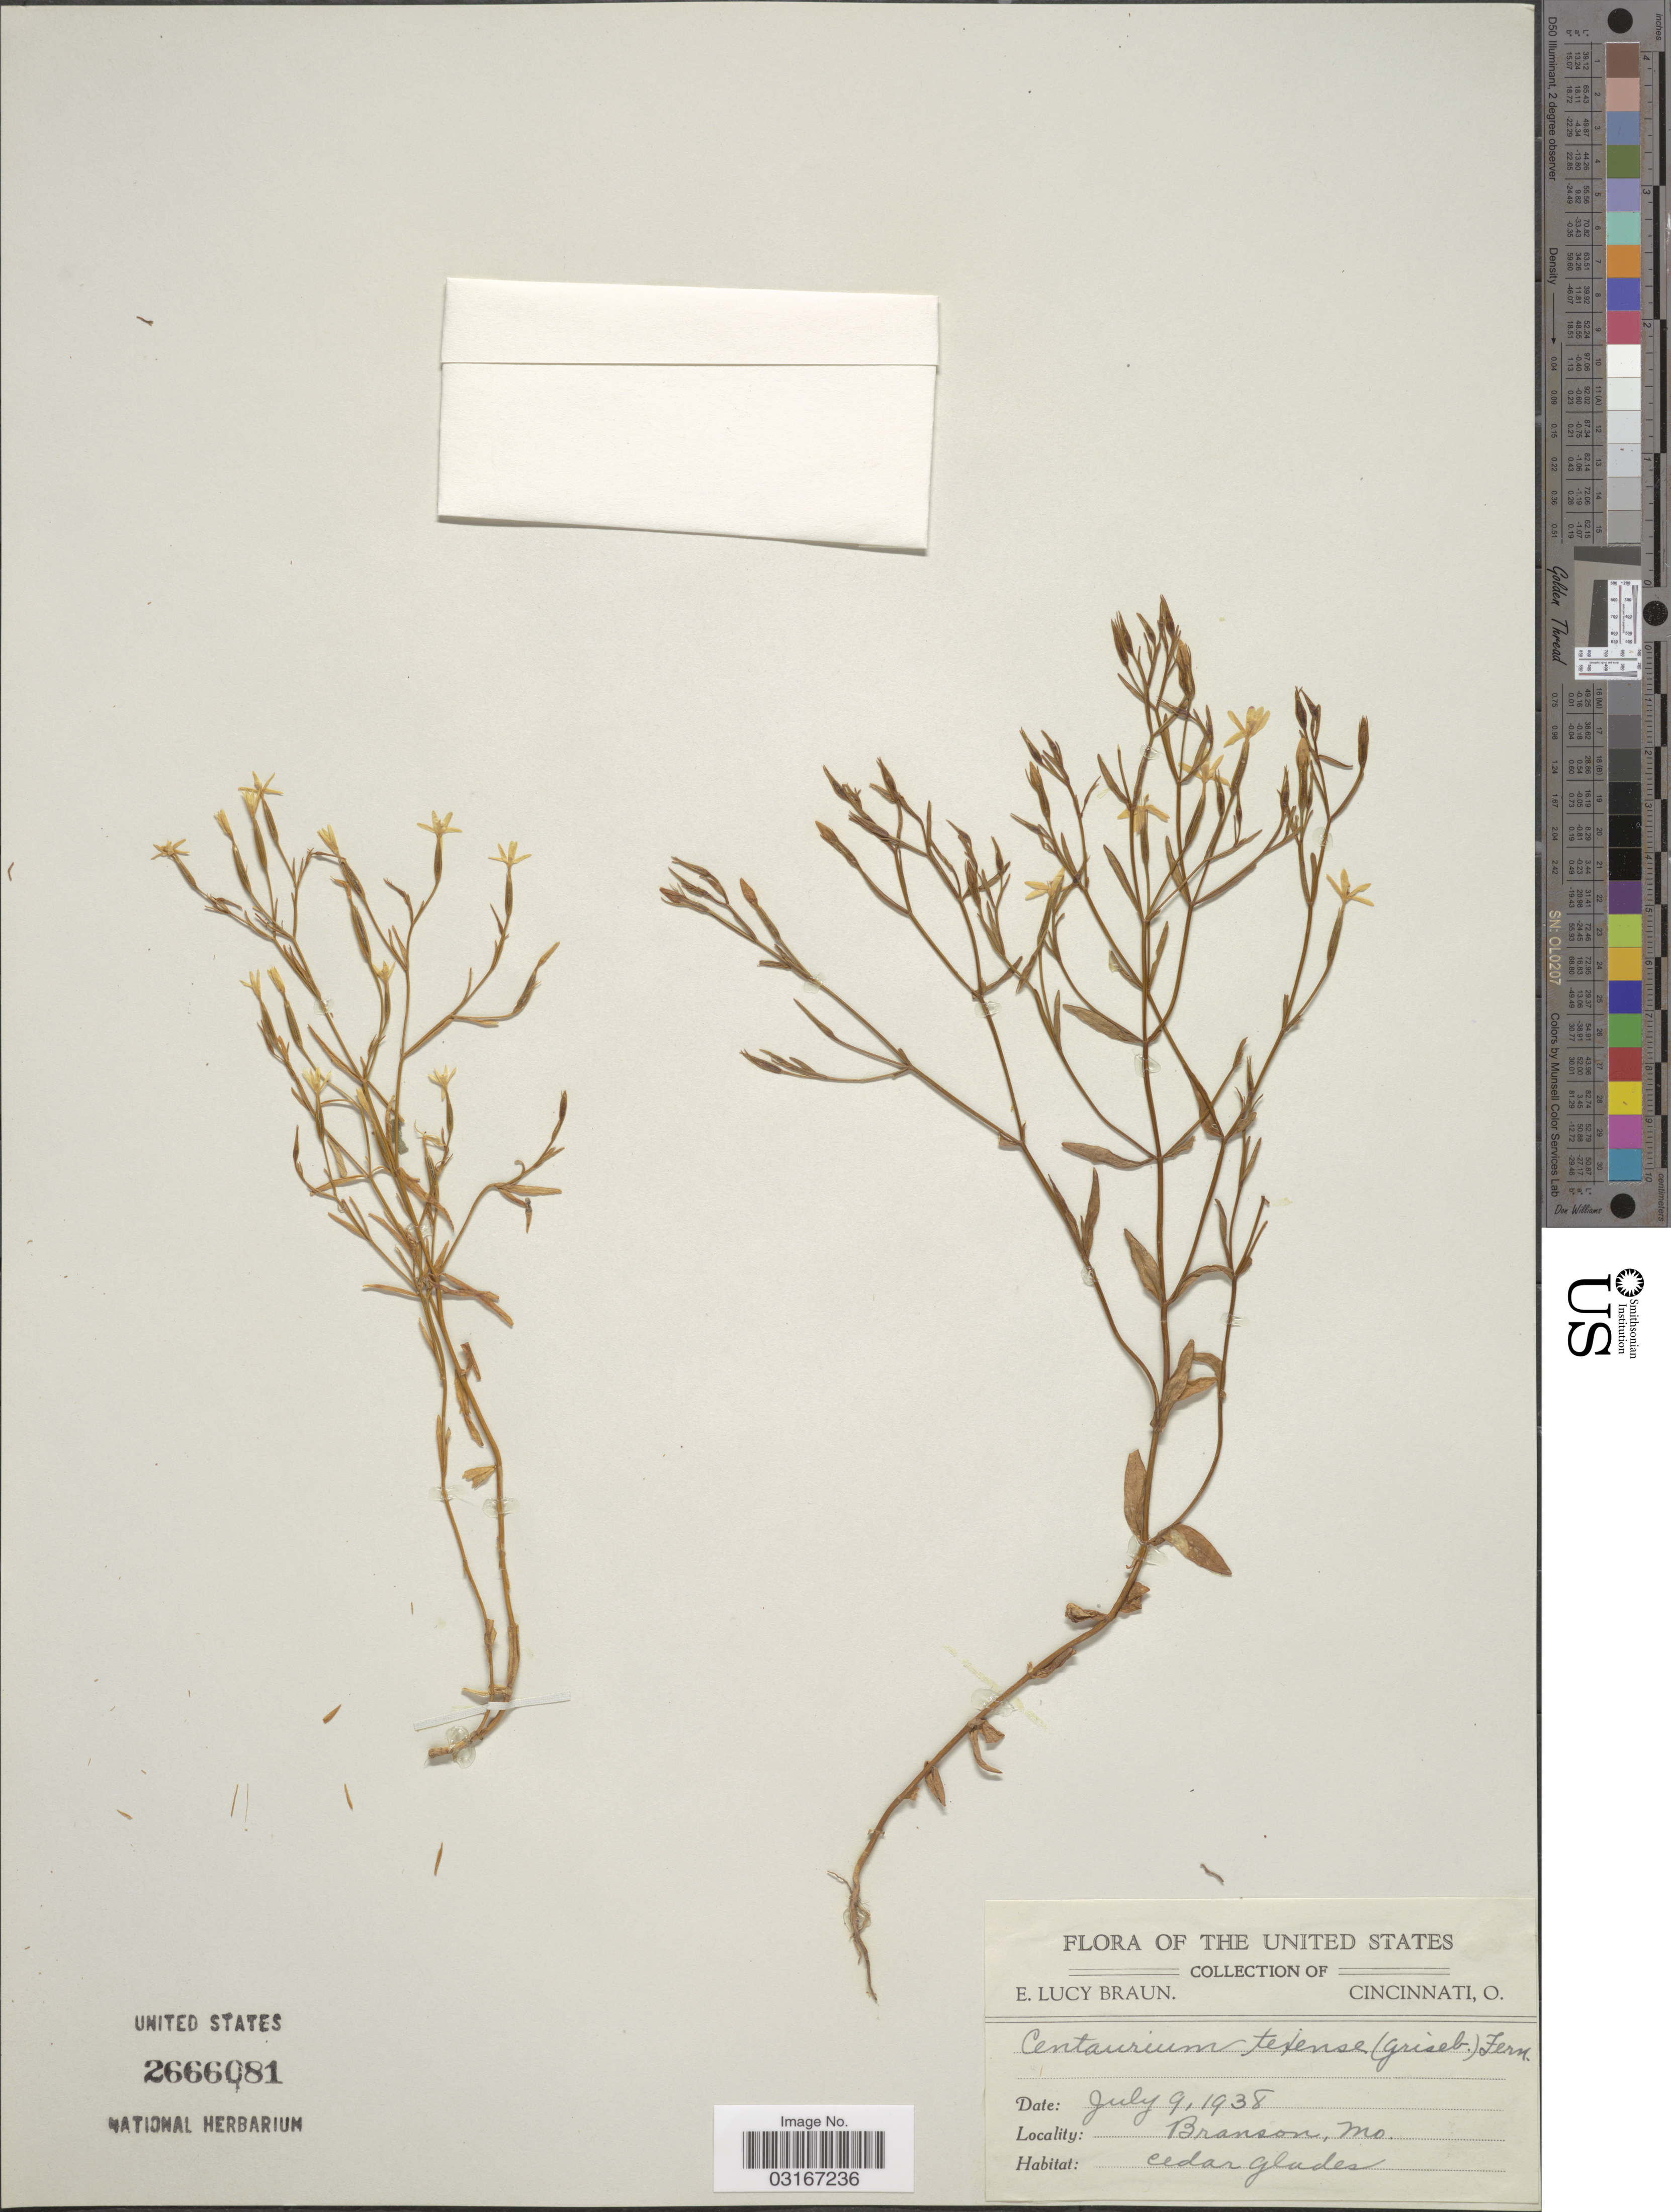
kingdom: Plantae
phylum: Tracheophyta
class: Magnoliopsida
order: Gentianales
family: Gentianaceae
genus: Centaurium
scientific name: Centaurium texense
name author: (Griseb.) Fernald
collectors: E. Braun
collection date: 1938-07-09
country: United States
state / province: Missouri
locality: Branson.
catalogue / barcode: US 2666081